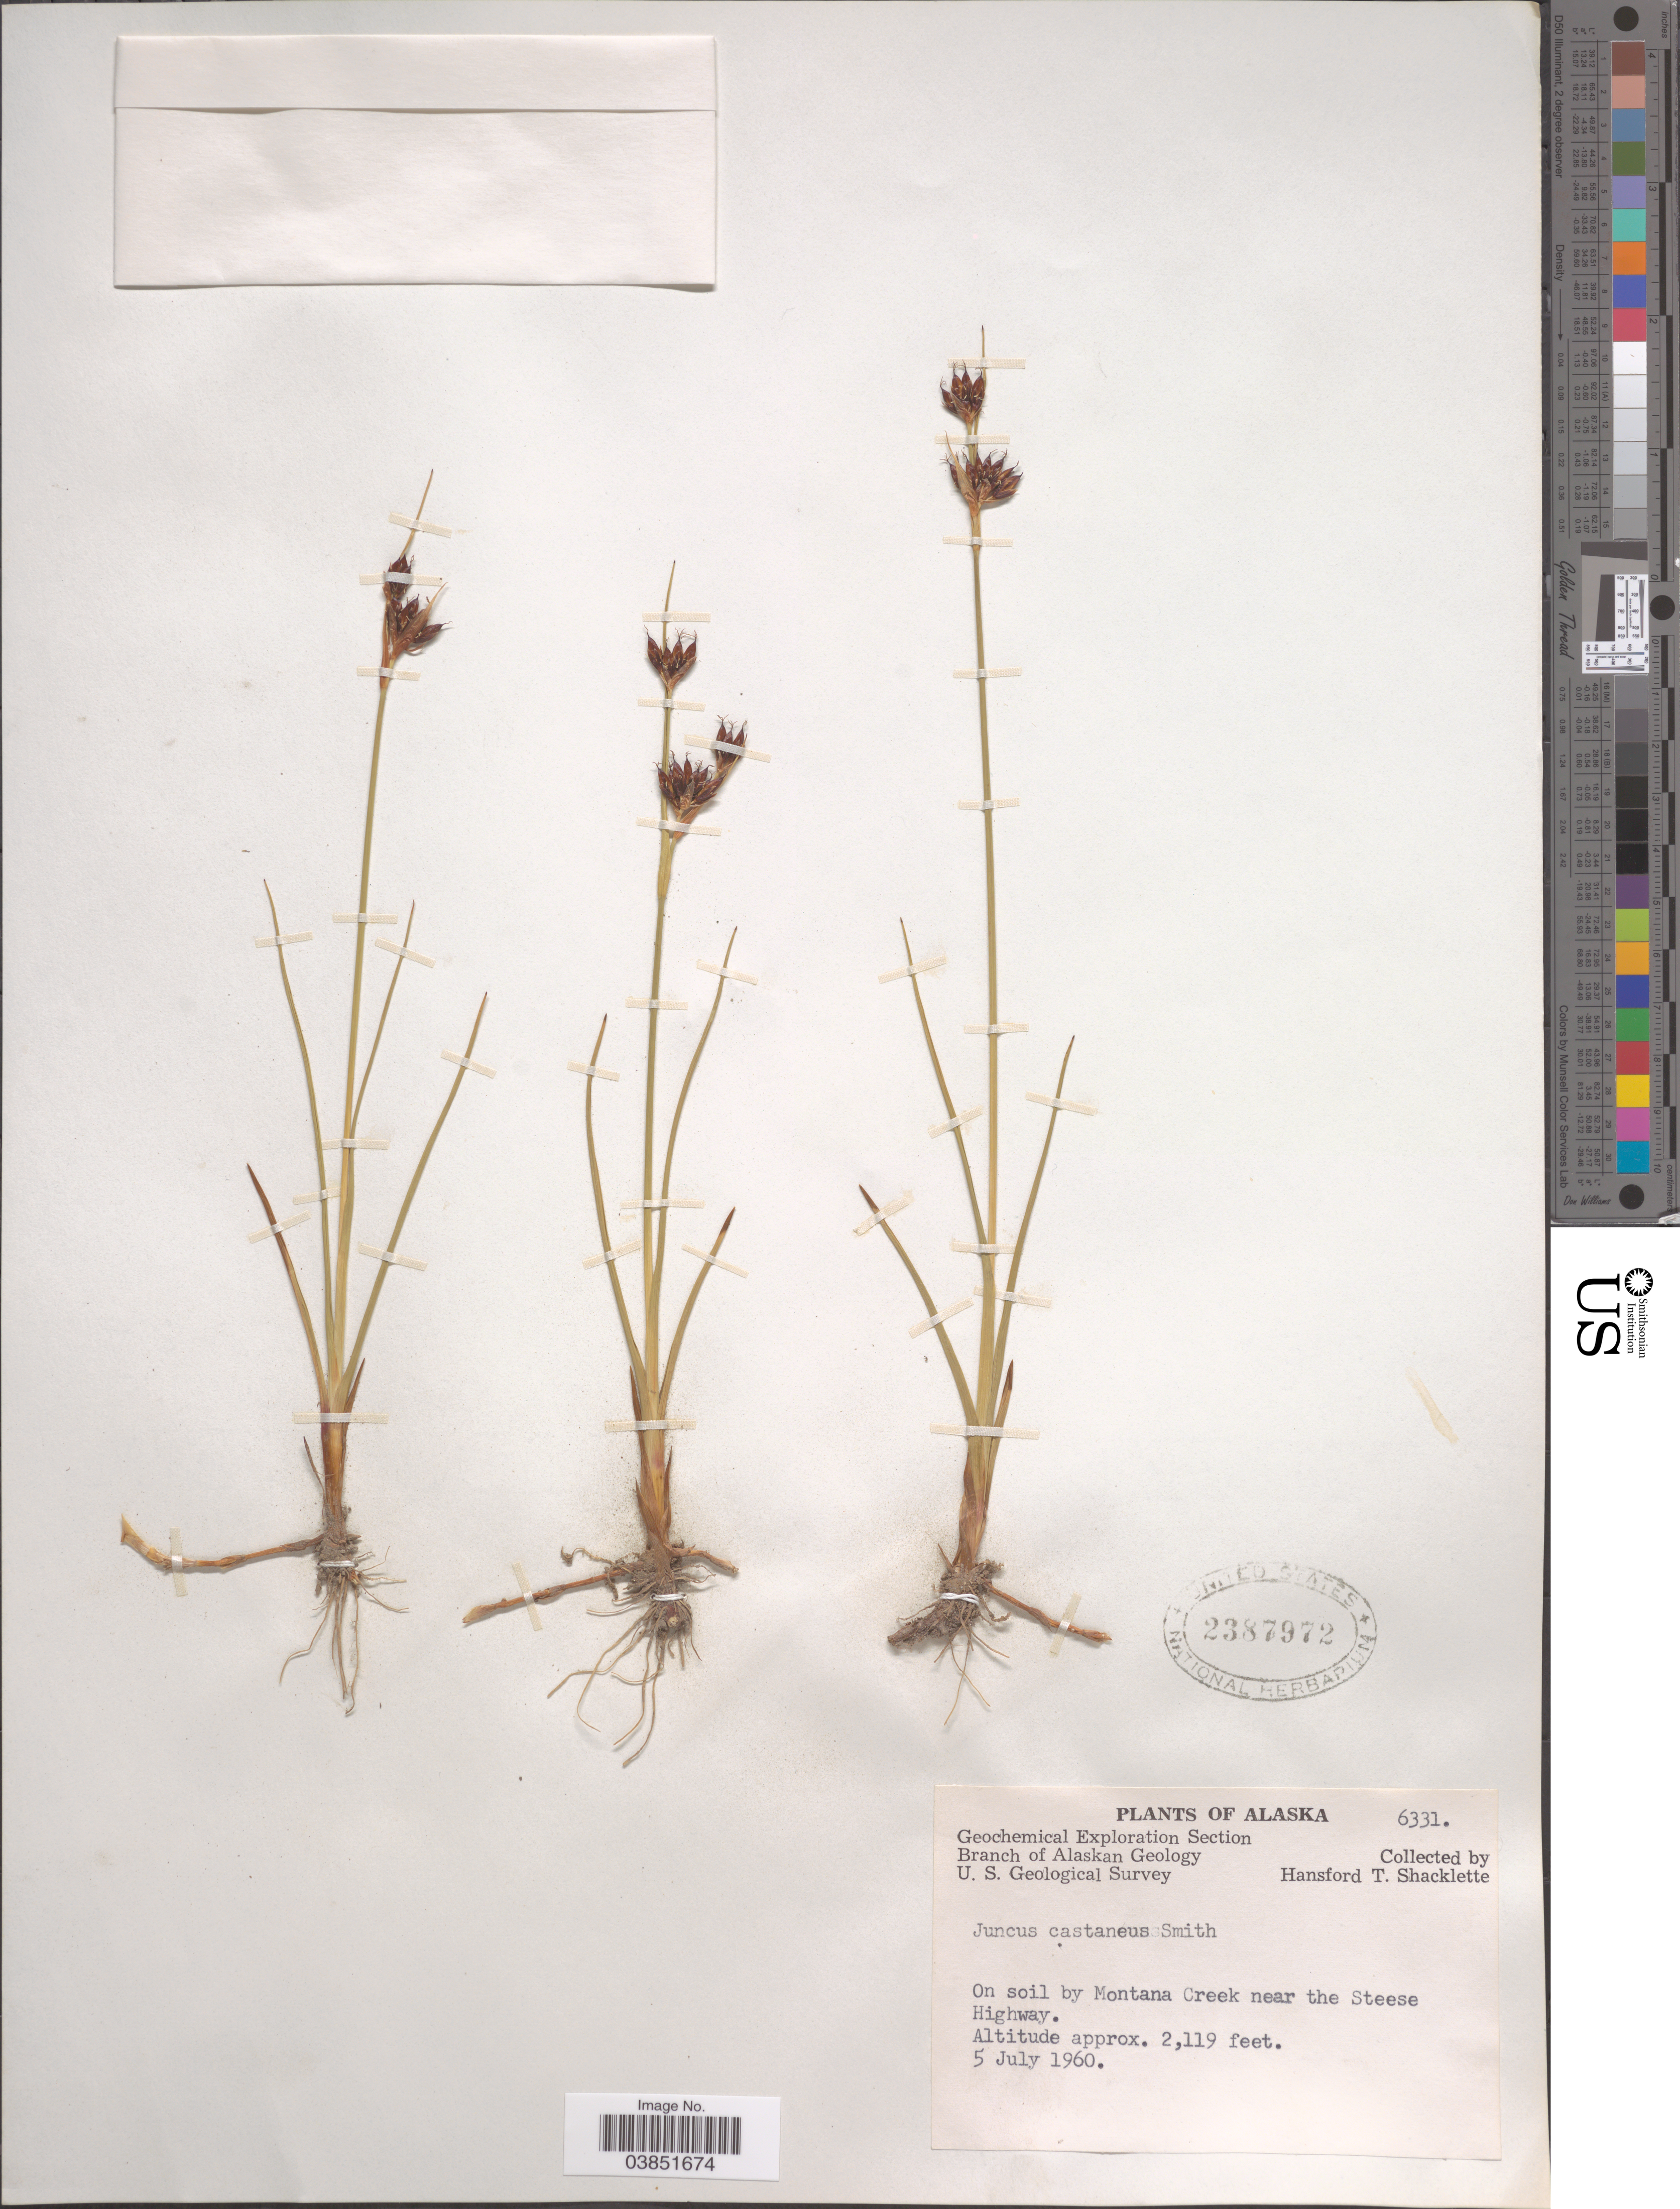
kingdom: Plantae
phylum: Tracheophyta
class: Liliopsida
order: Poales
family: Juncaceae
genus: Juncus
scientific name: Juncus castaneus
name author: Sm.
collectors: H. Shacklette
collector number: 6331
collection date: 1960-07-05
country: United States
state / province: Alaska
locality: Montana Creek near the Steese Highway.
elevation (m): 646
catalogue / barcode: US 2387972